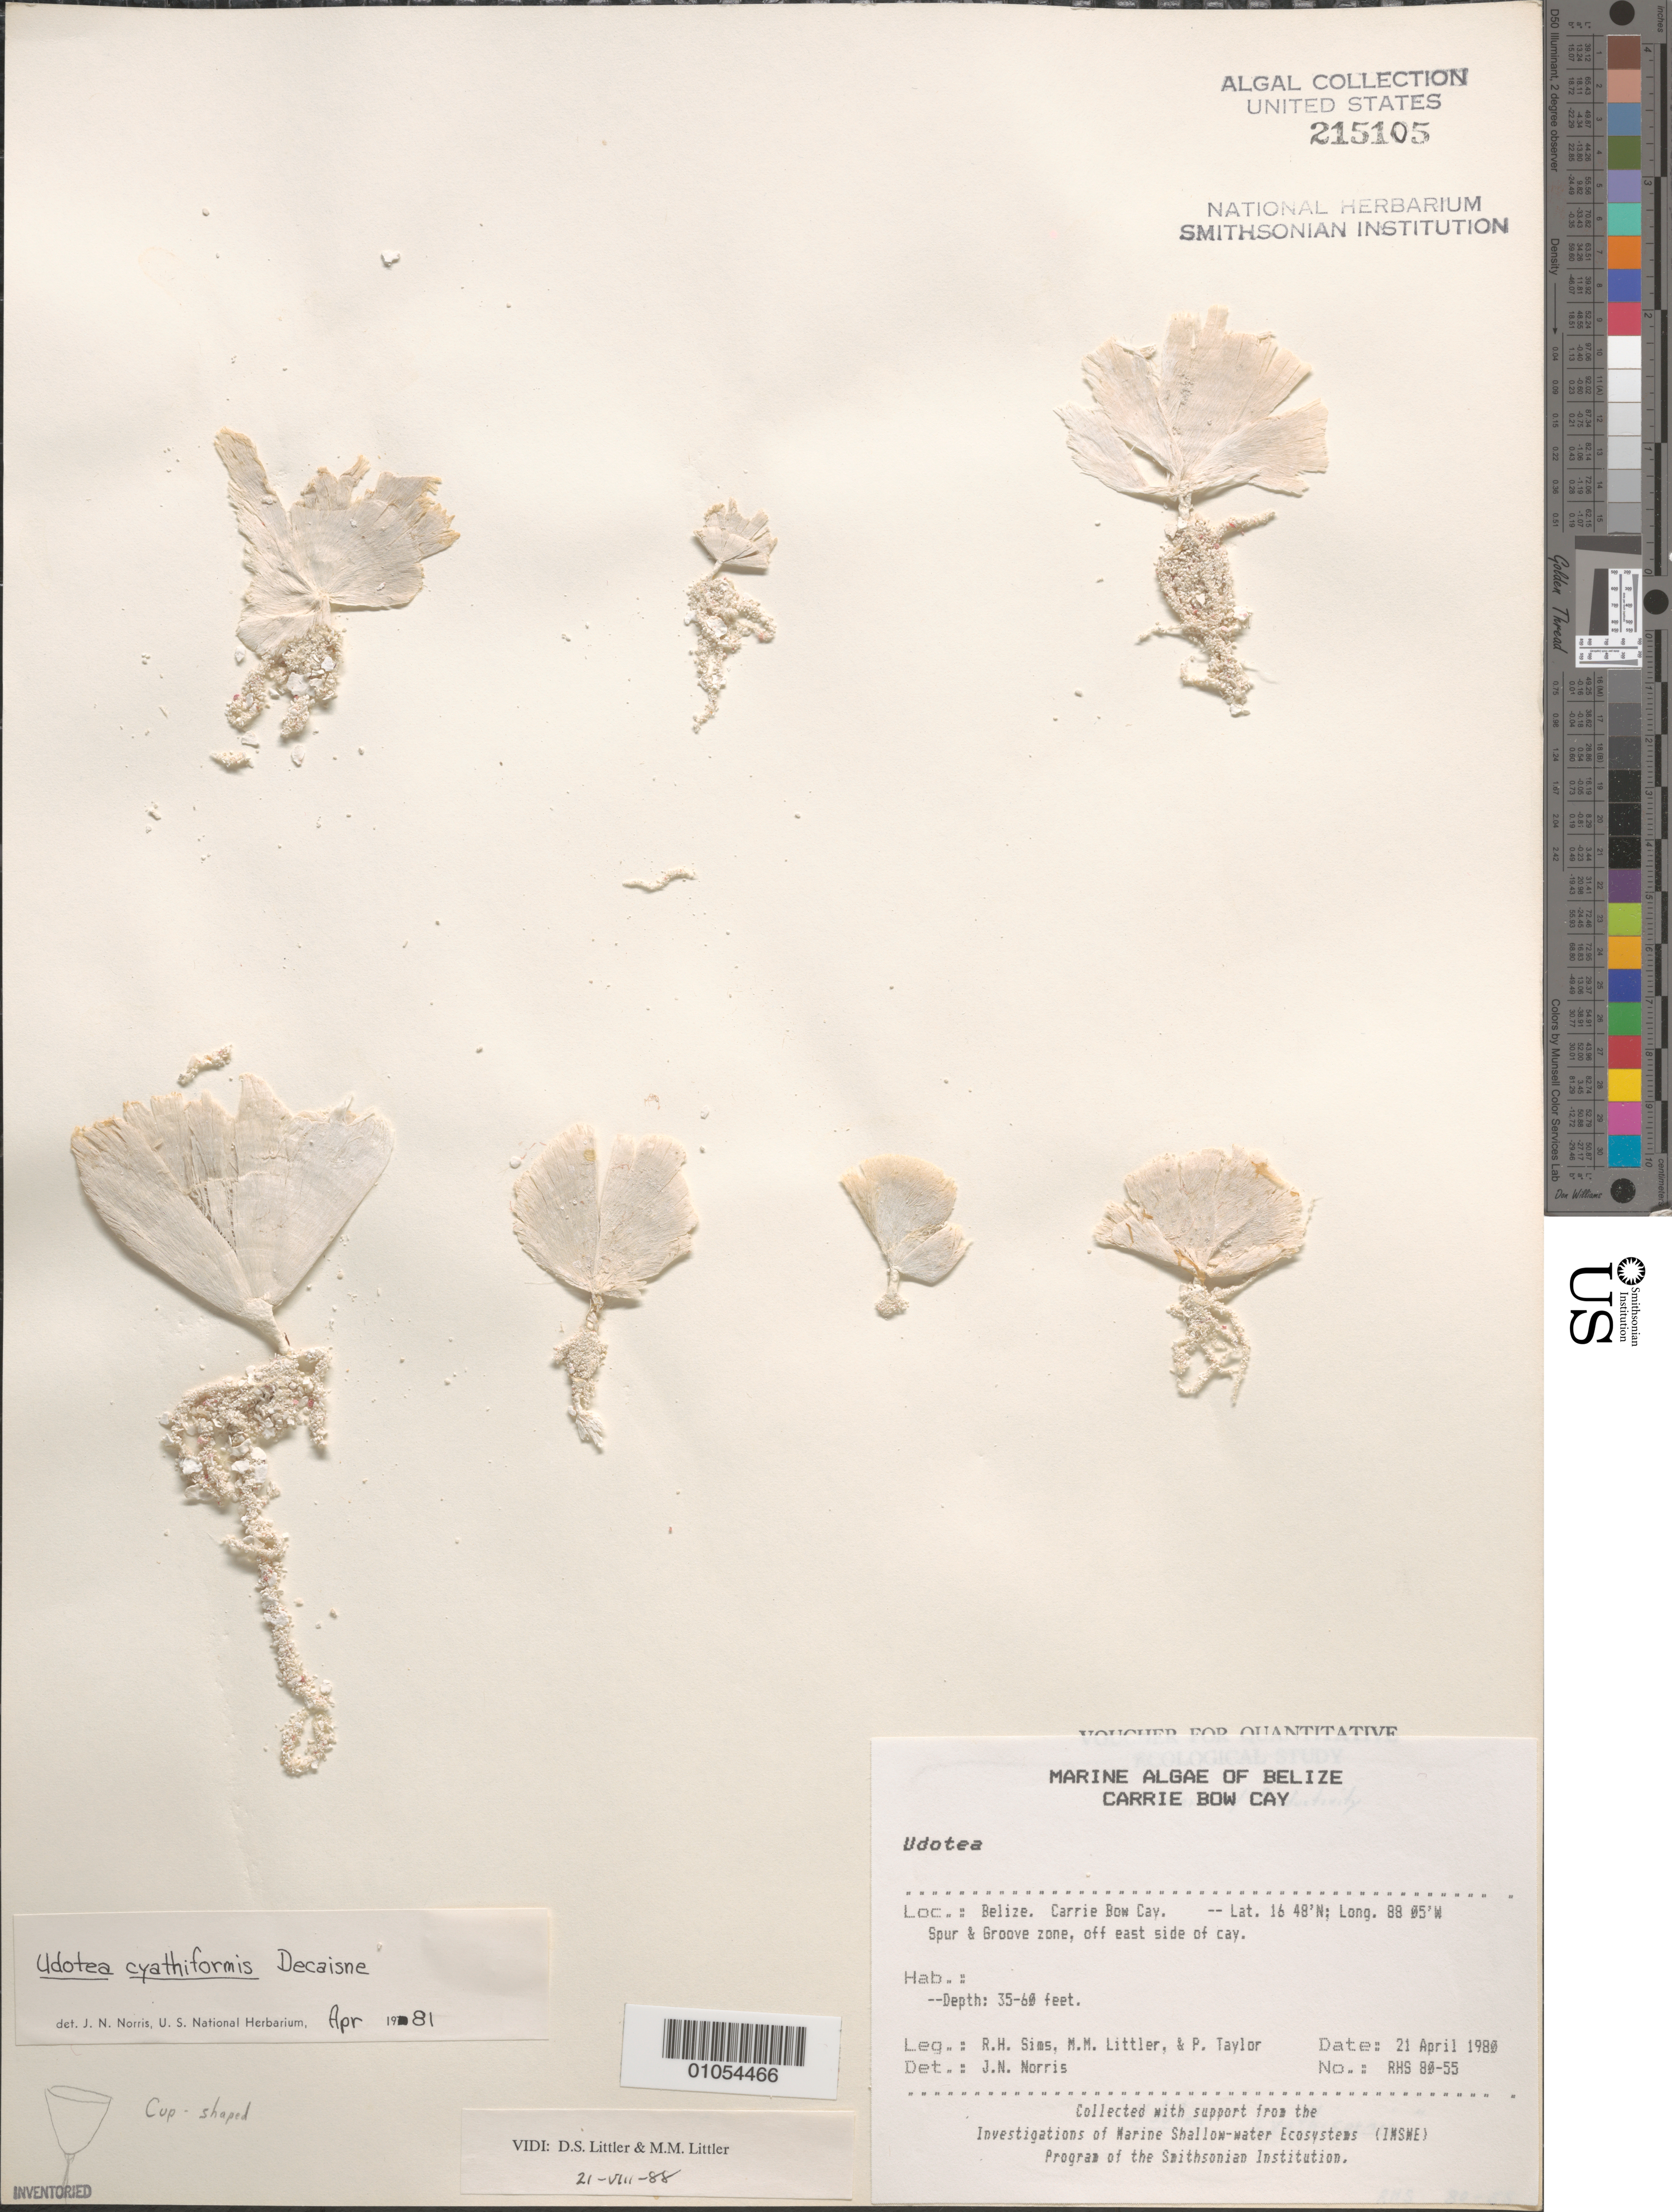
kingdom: Plantae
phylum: Chlorophyta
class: Ulvophyceae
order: Bryopsidales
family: Udoteaceae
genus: Udotea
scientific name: Udotea cyathiformis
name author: Decne.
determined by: Norris, James N.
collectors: R. H. Sims, M. M. Littler & P. R. Taylor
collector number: RHS 80-55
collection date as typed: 21 Apr 1980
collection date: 1980-04-21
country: Belize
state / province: Stann Creek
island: Carrie Bow Cay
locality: Spur and groove zone off east side of Carrie Bow Cay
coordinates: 16 48'N, 88 05'W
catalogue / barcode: US 215105